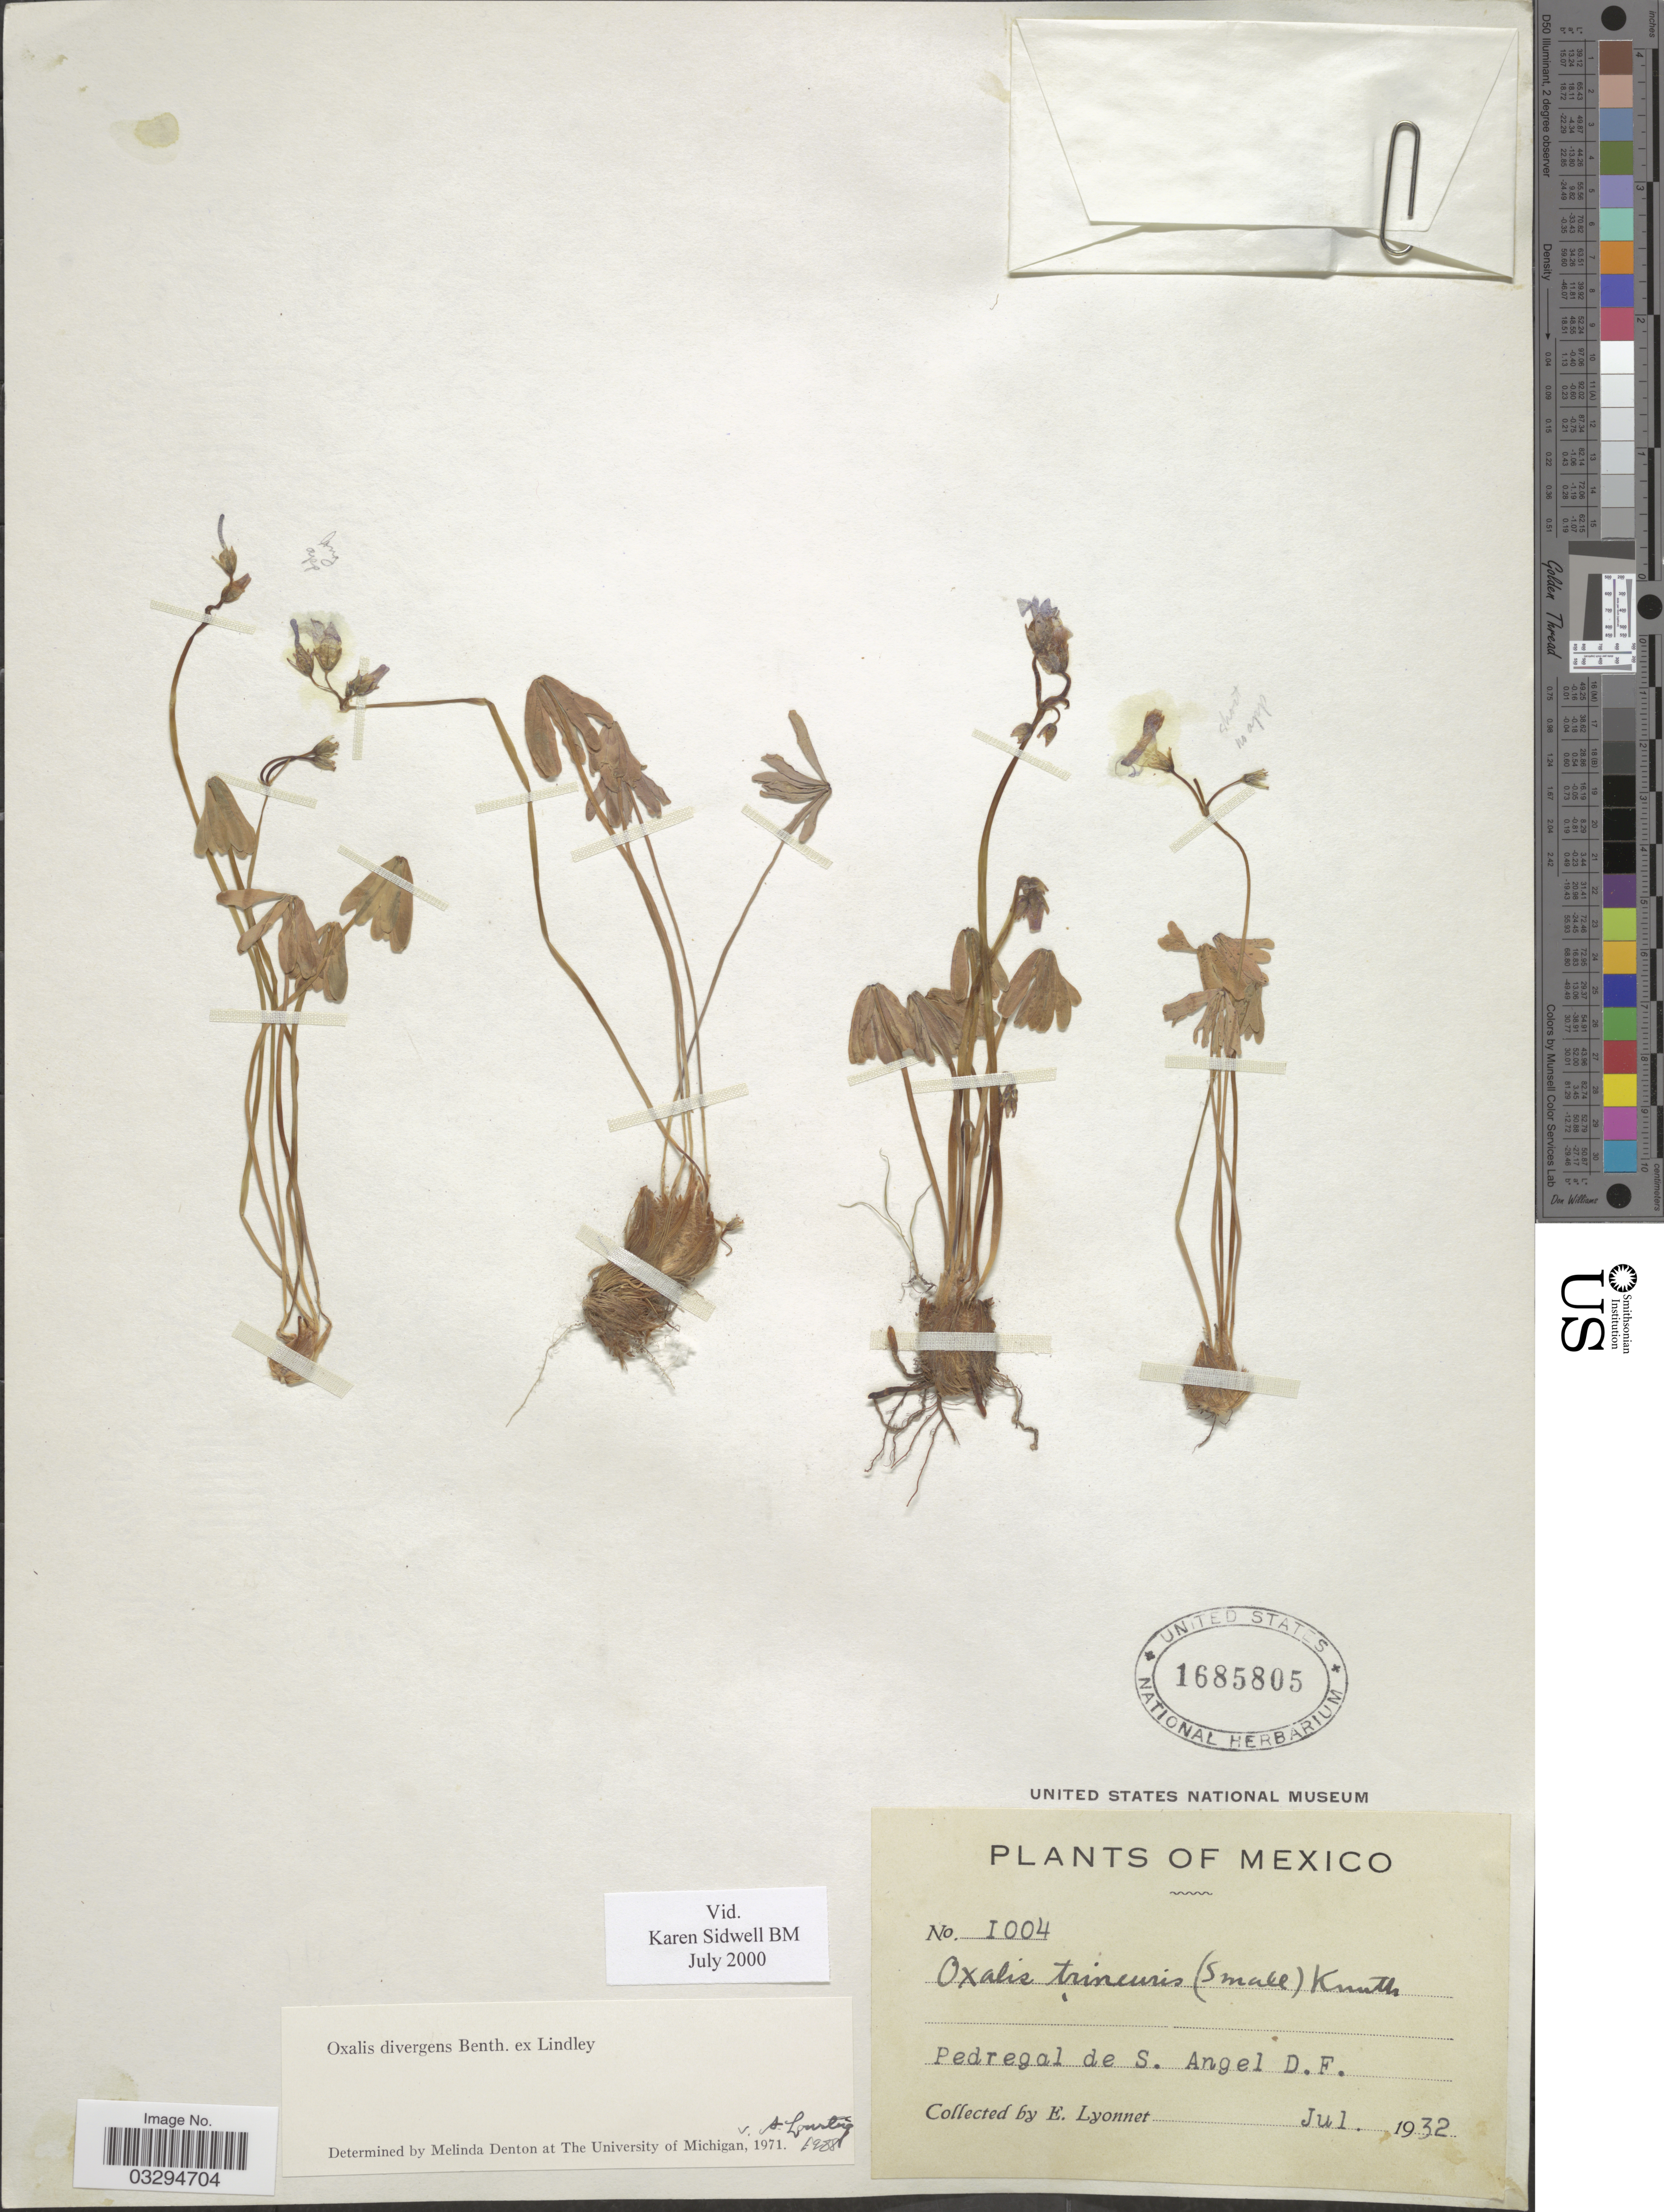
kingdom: Plantae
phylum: Tracheophyta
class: Magnoliopsida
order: Oxalidales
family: Oxalidaceae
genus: Oxalis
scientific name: Oxalis divergens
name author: Benth. ex Lindl.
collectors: E. Lyonnet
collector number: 1004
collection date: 1932-07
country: Mexico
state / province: Distrito Federal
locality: Pedregal de S. Angel.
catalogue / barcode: US 1685805